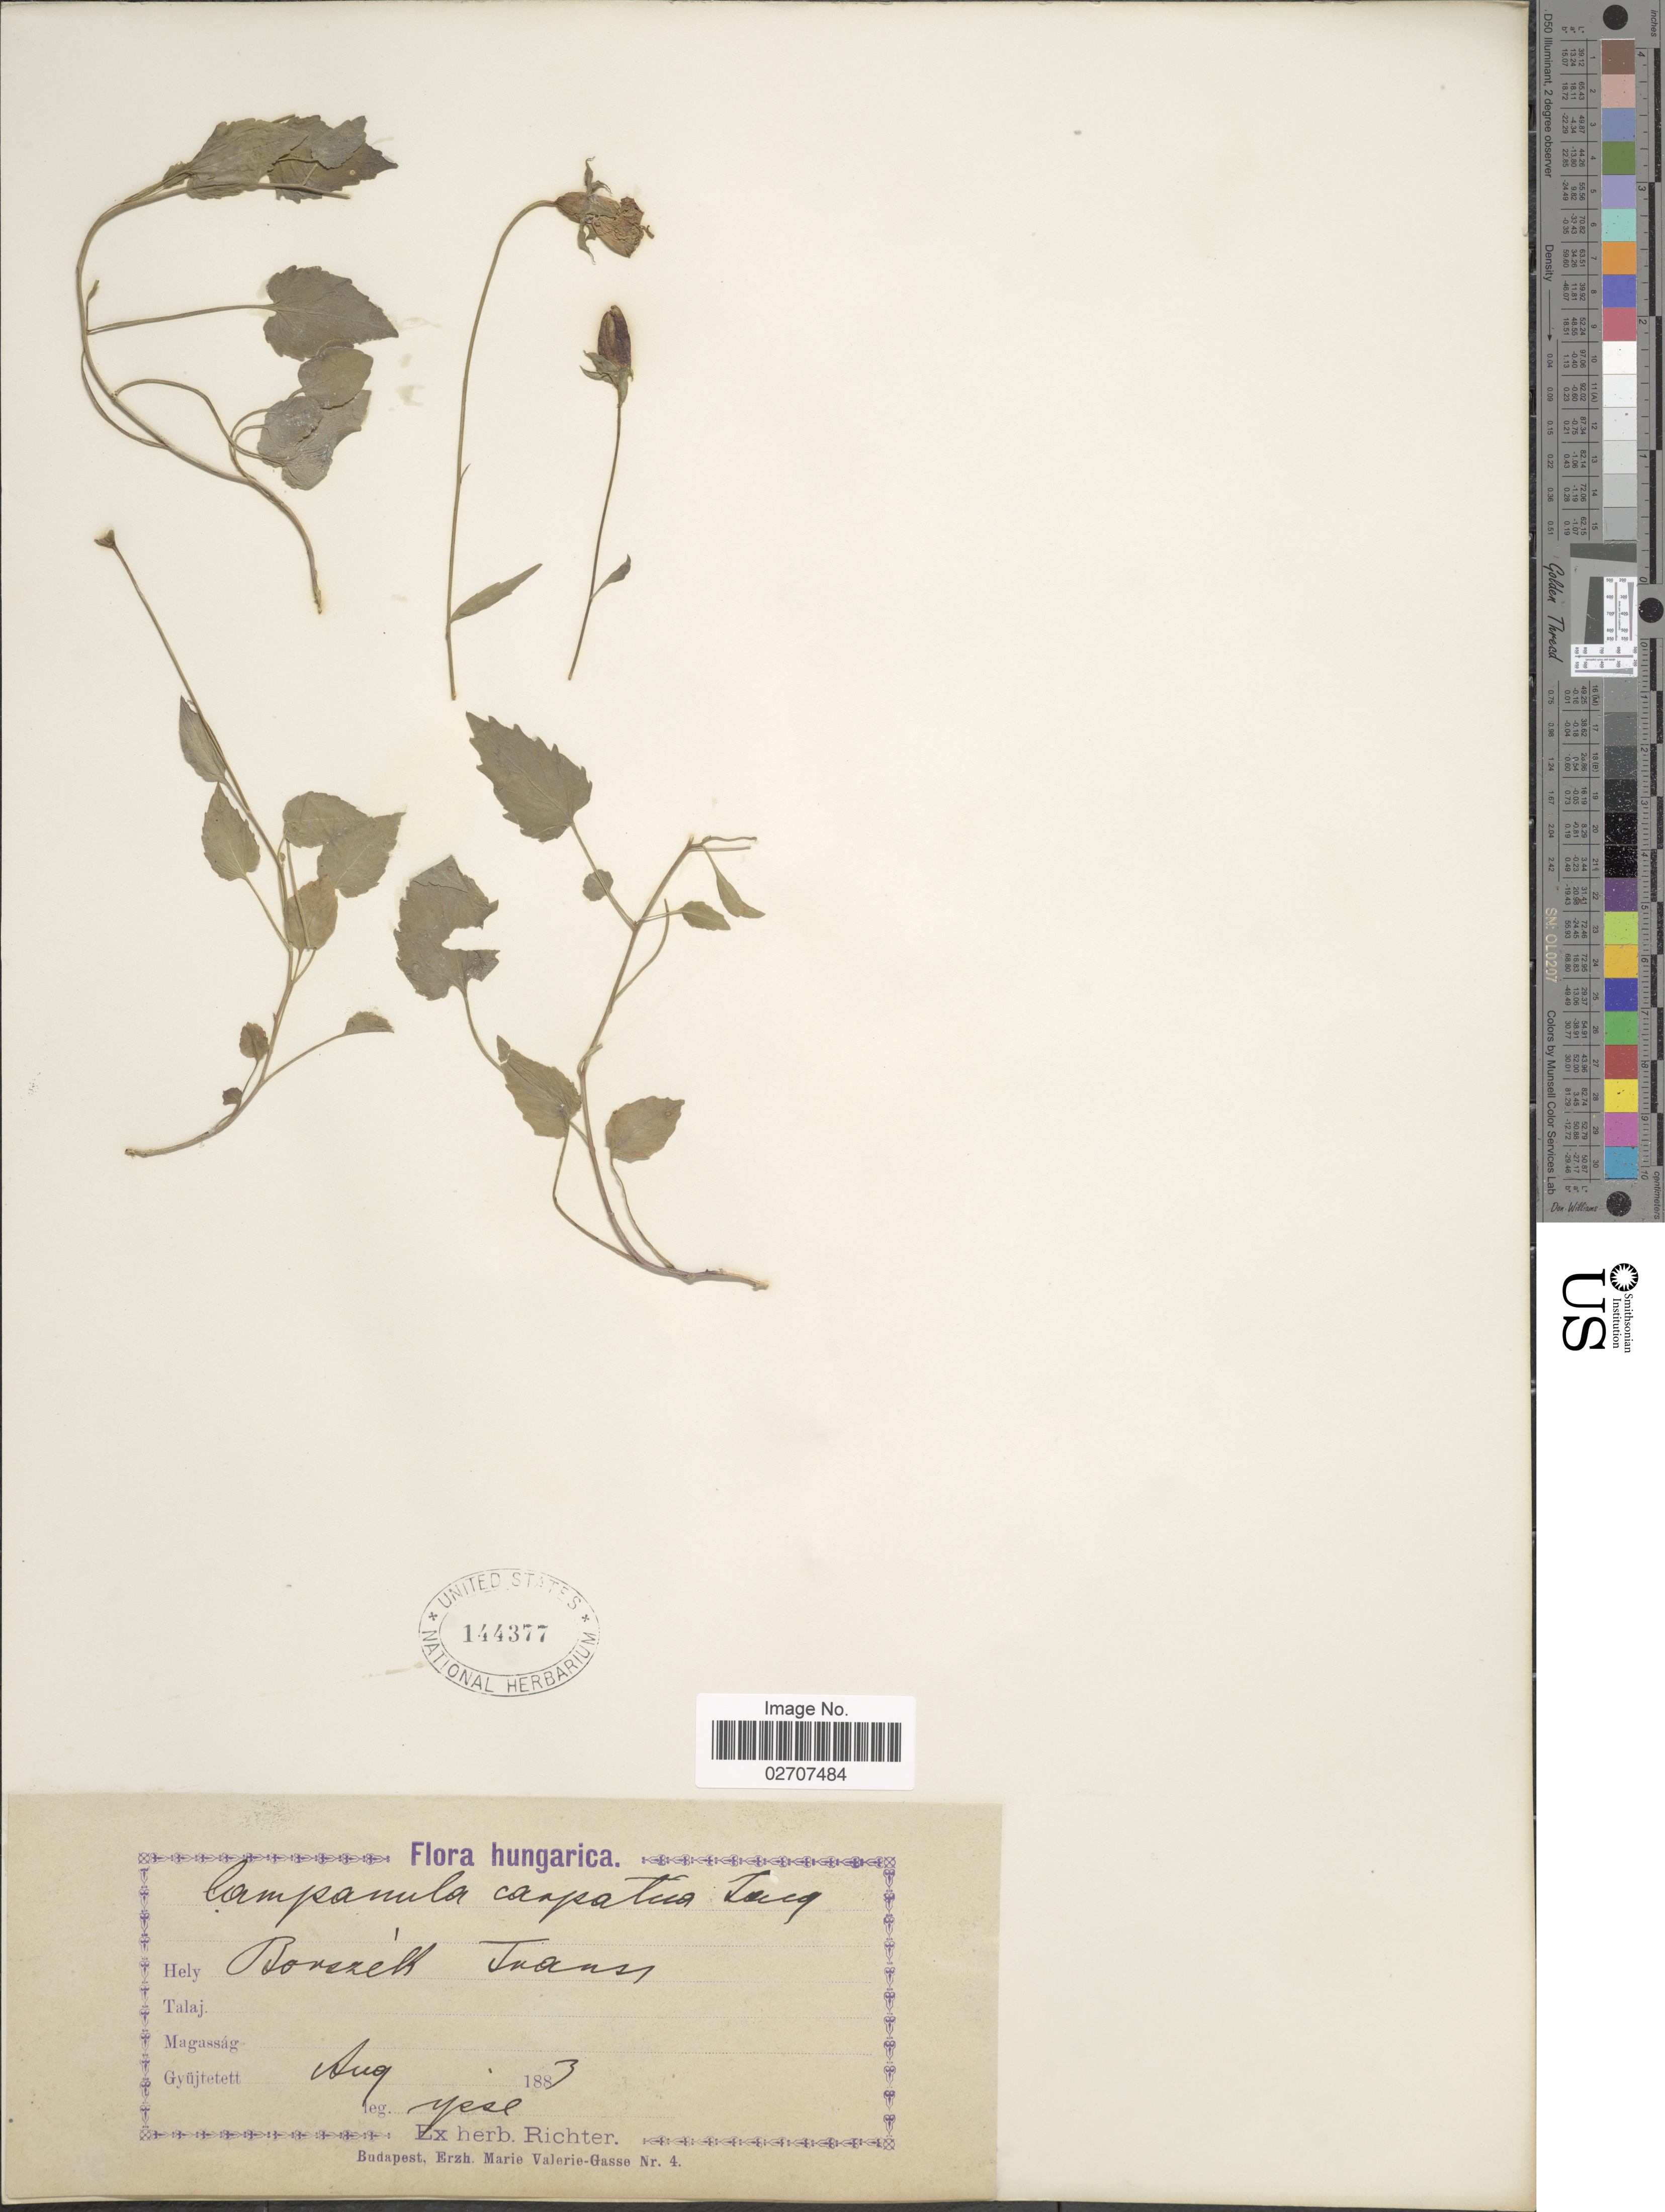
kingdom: Plantae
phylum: Tracheophyta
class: Magnoliopsida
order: Asterales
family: Campanulaceae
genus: Campanula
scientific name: Campanula carpatica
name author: Jacq.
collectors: -- Richter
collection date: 1883-08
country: Hungary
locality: Hungarica, Bonszelk Transs. [interpreted]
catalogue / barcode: US 144377